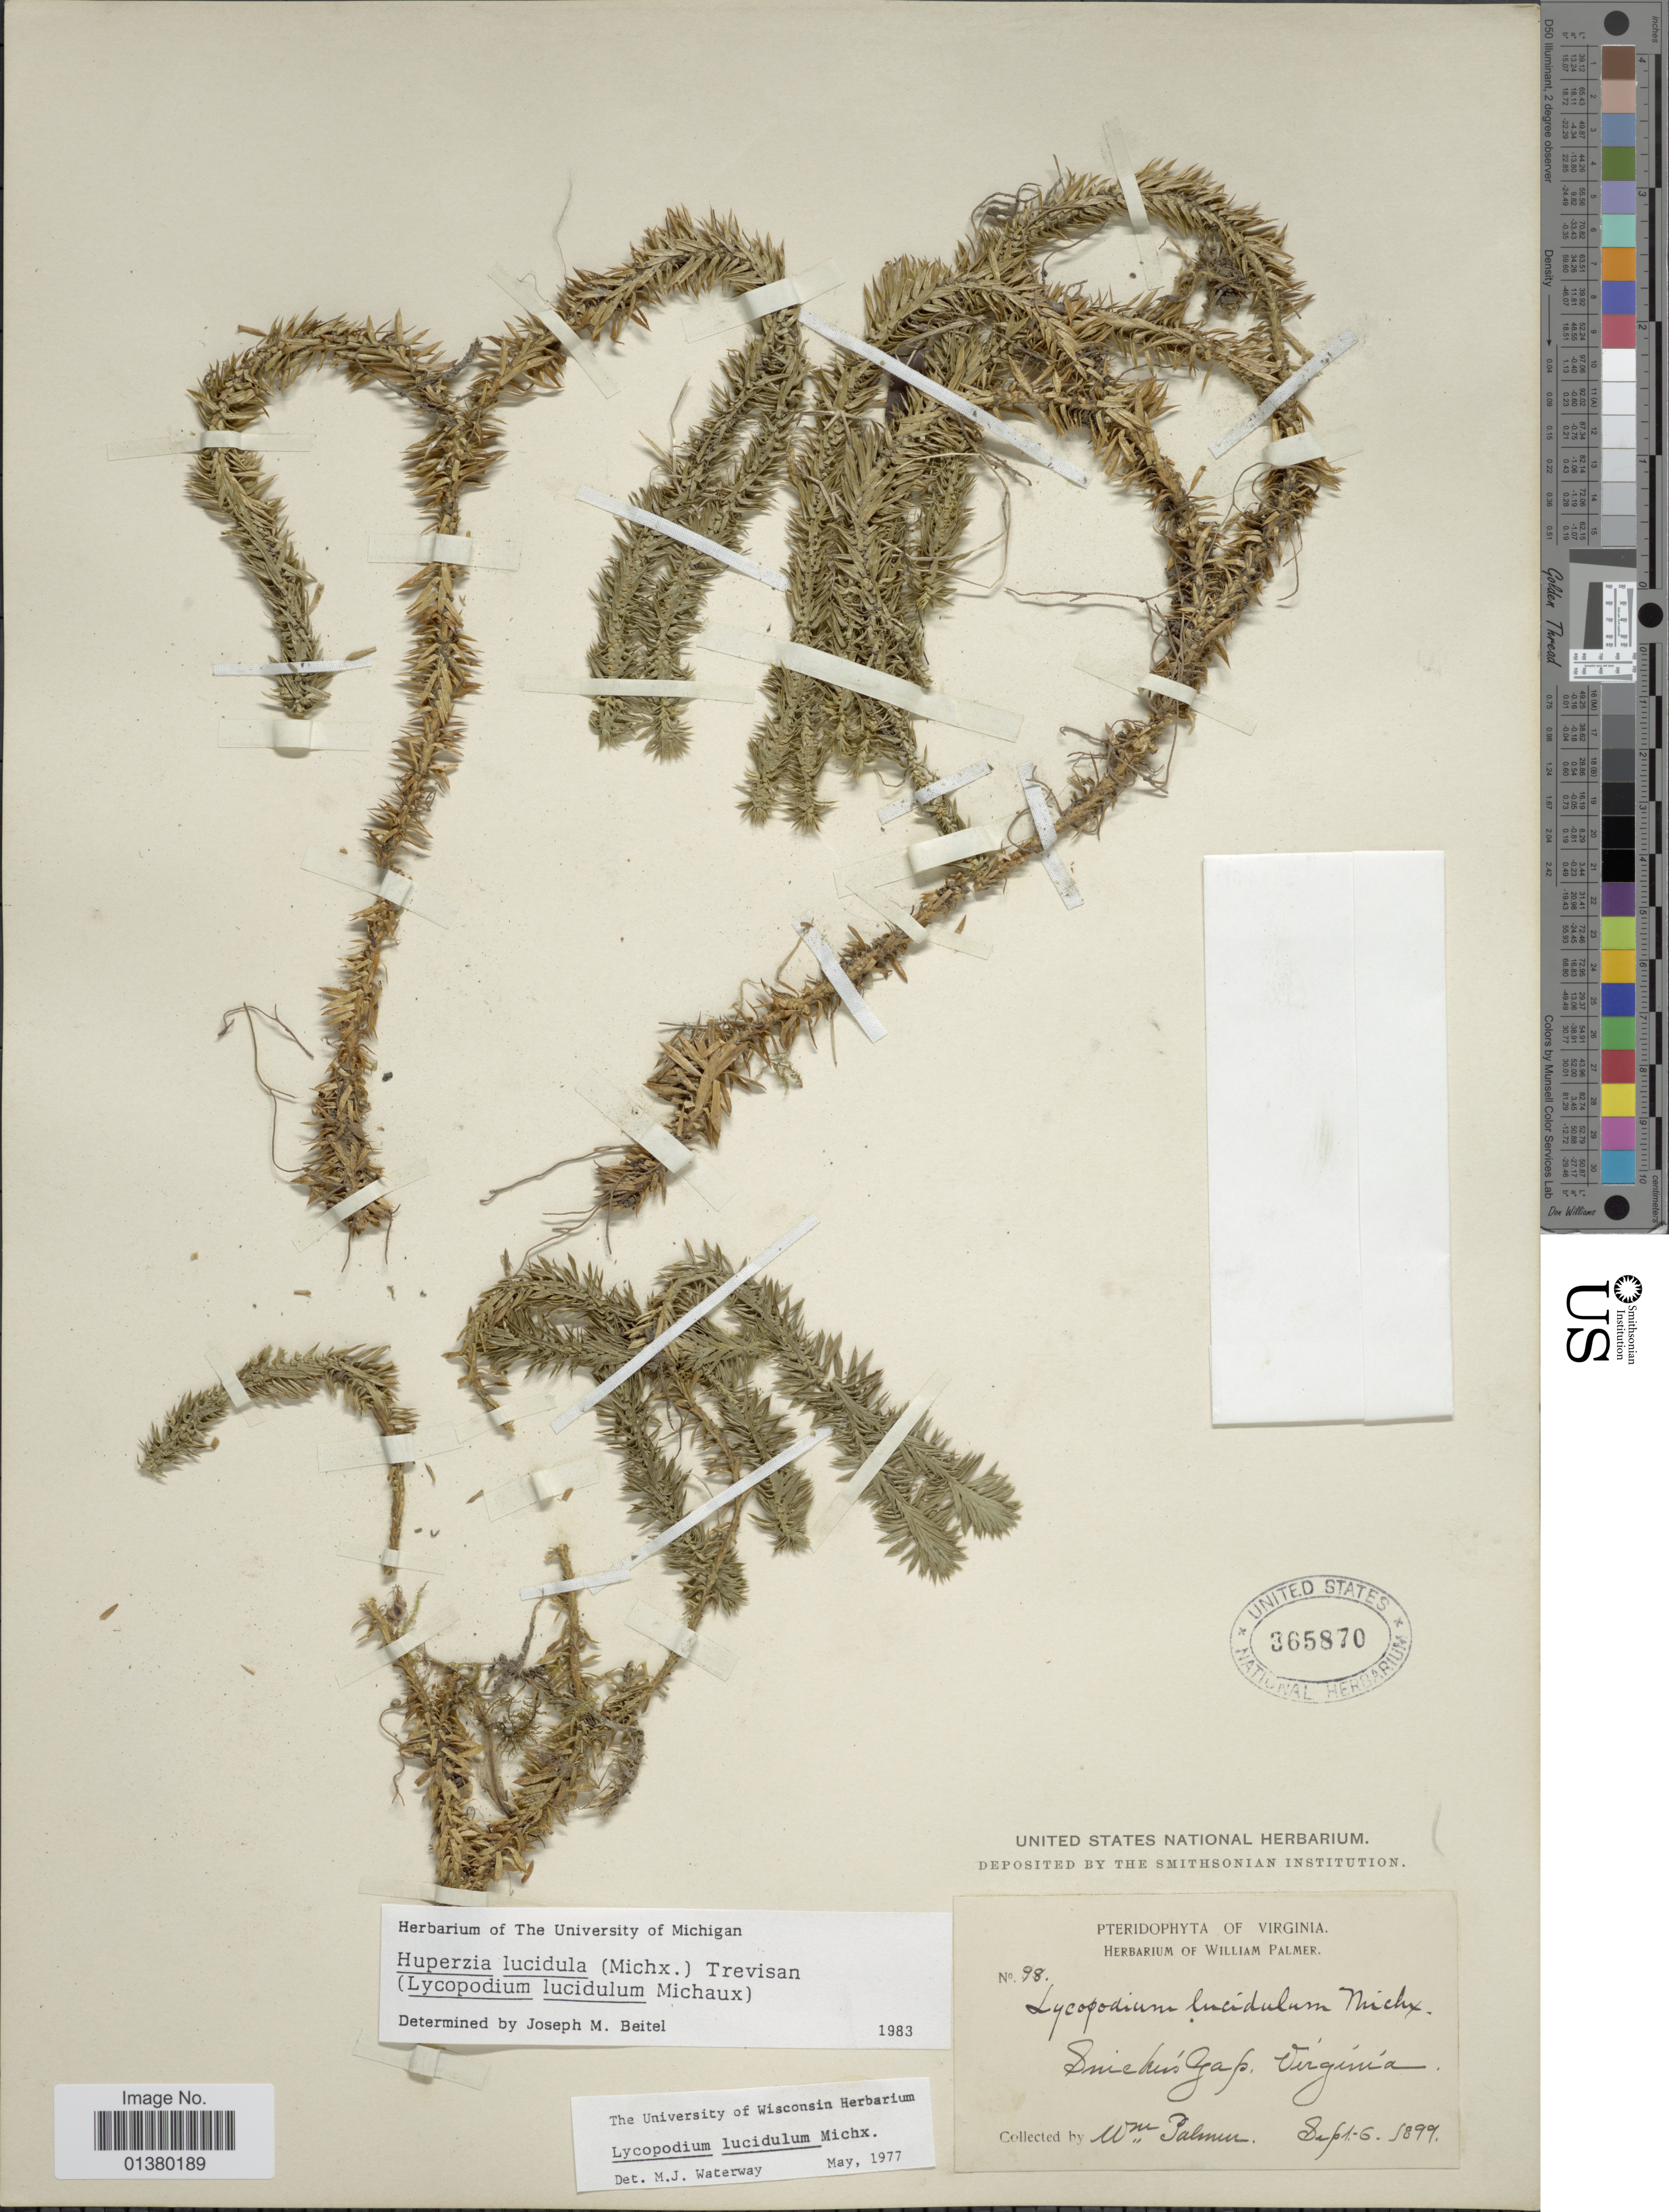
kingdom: Plantae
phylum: Tracheophyta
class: Lycopodiopsida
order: Lycopodiales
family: Lycopodiaceae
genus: Huperzia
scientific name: Huperzia lucidula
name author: (Michx.) Trevis.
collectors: W. Palmer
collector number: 98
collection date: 1899-09-01/1899-09-06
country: United States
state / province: Virginia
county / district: Clarke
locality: Snicker's Gap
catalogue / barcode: US 365870